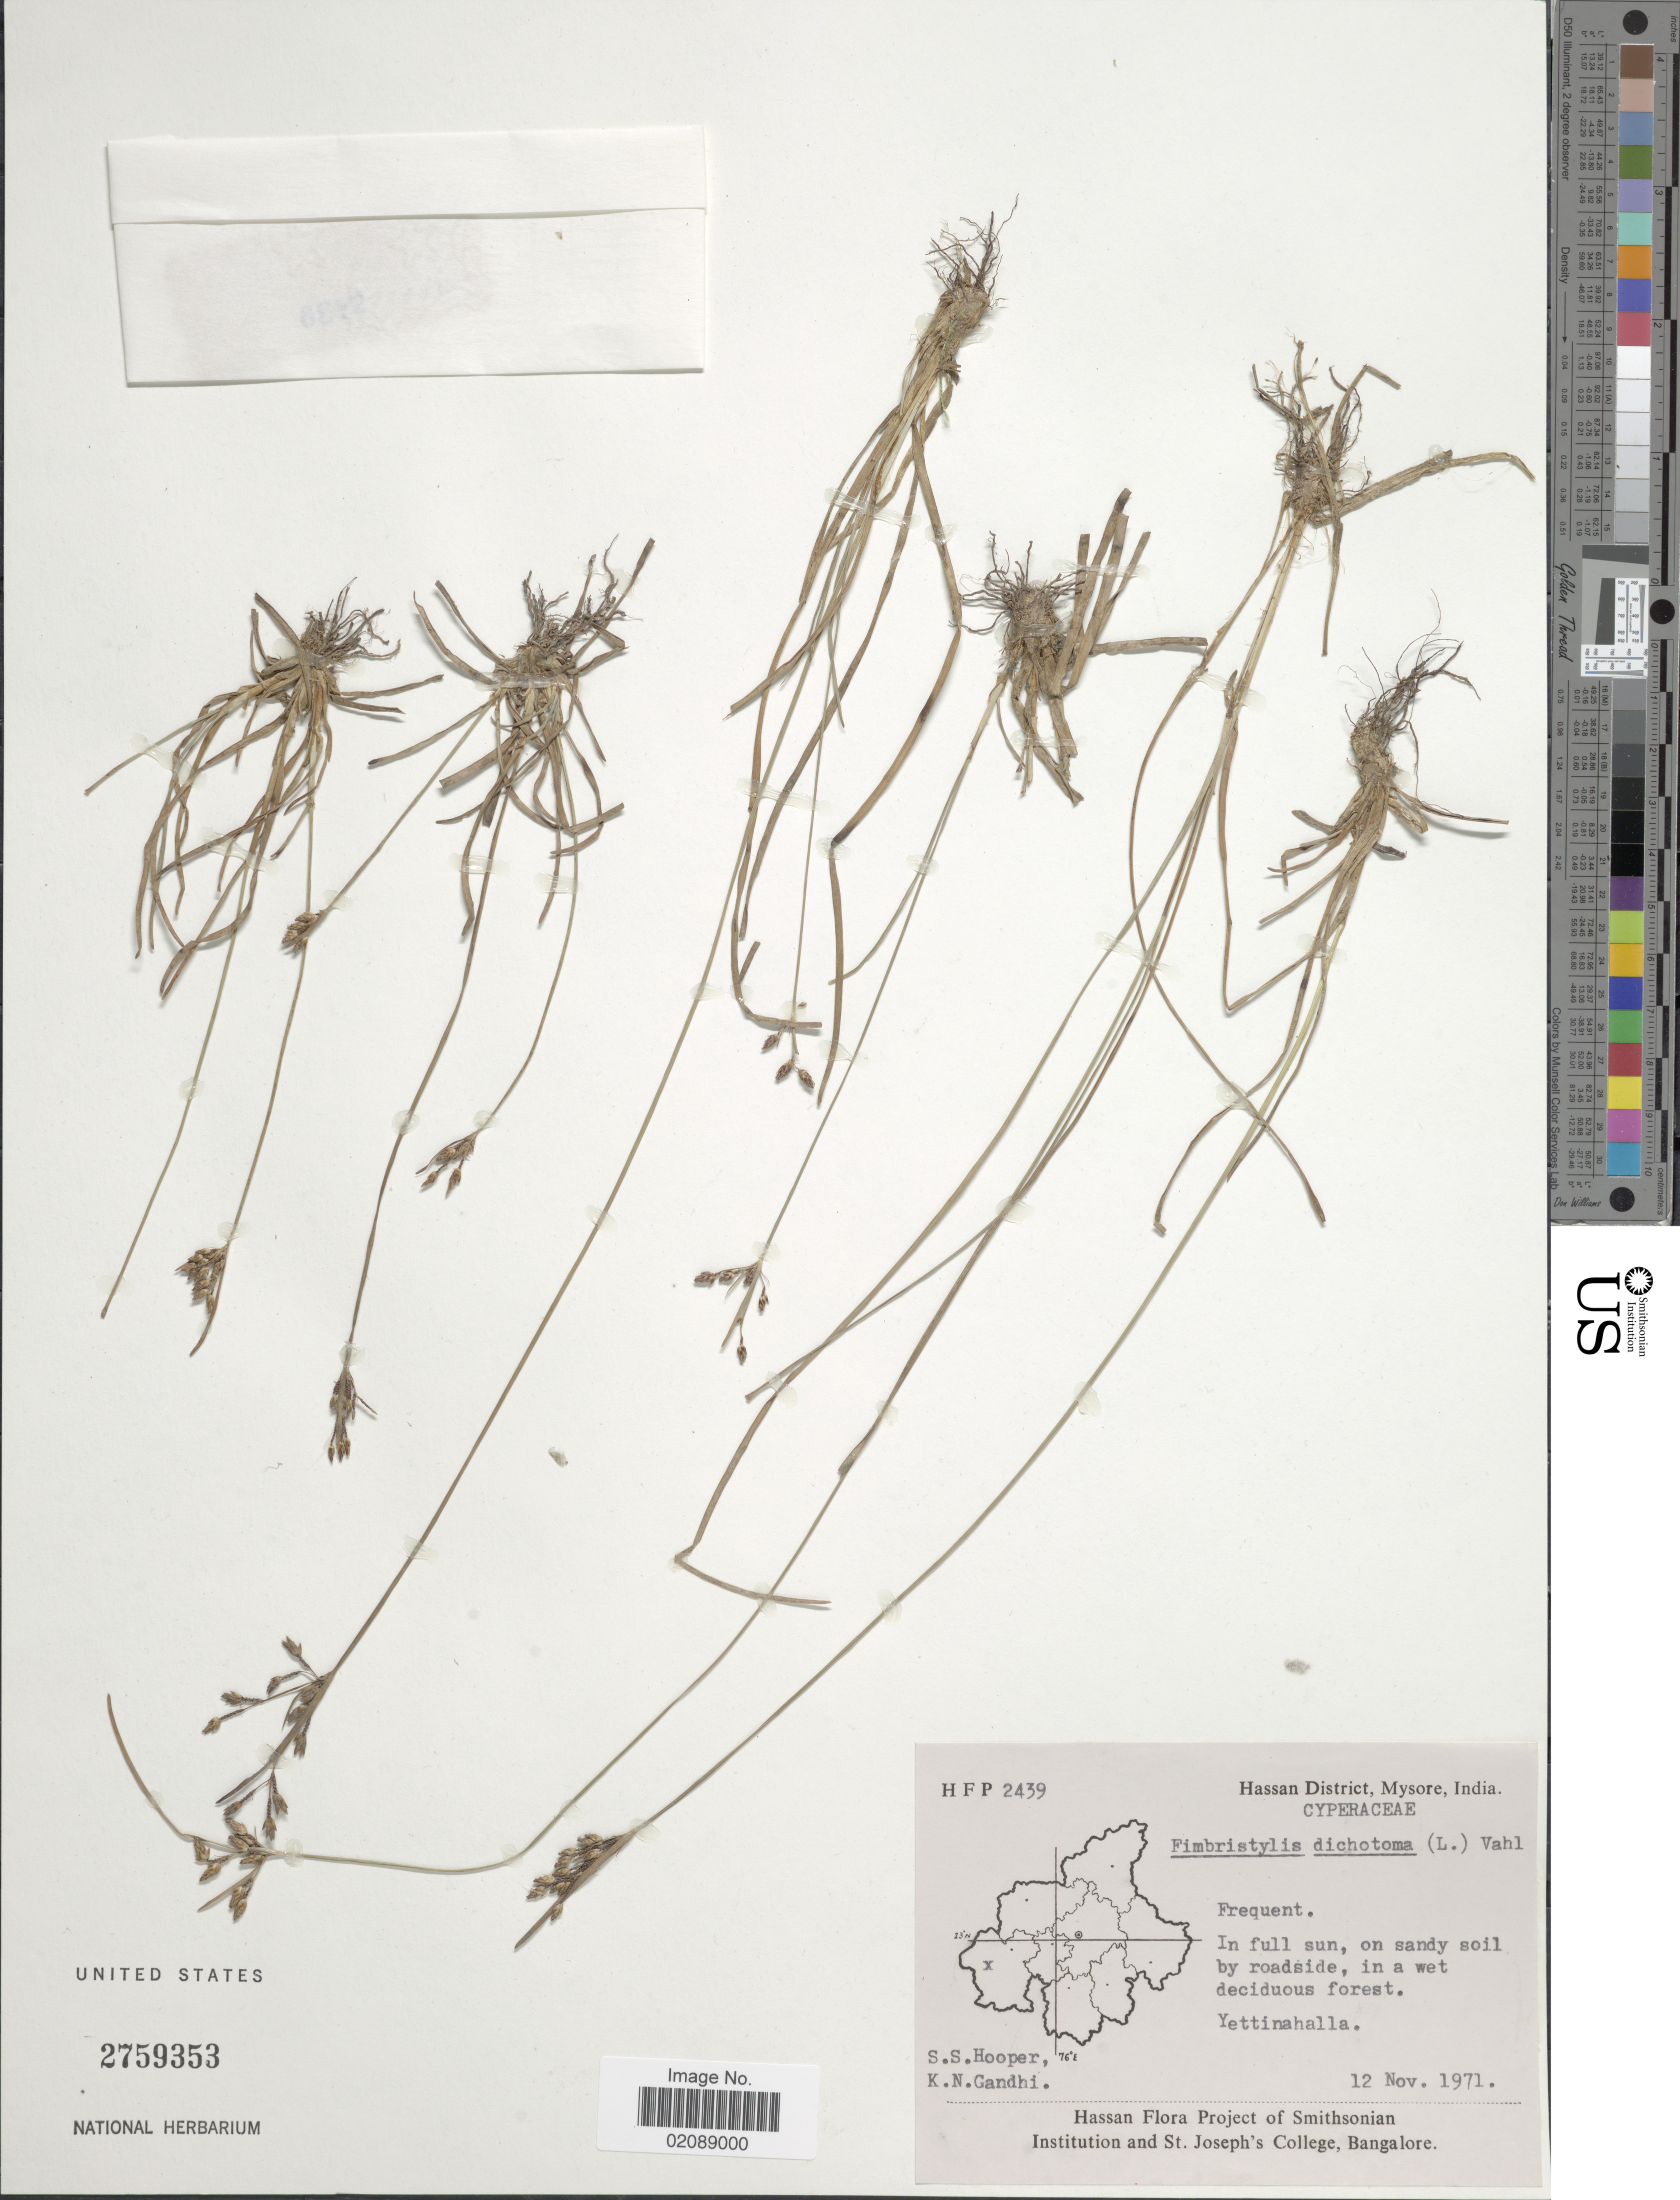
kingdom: Plantae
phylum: Tracheophyta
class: Liliopsida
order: Poales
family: Cyperaceae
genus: Fimbristylis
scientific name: Fimbristylis dichotoma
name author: (L.) Vahl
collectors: S. S. Hooper & K. N. Gandhi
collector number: H F P 2439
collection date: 1971-11-12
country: India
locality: Hassan District, Mysore, In full sun, on sandy soil by roadside, in a wet deciduous forest, Yettinahalla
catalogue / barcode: US 2759353